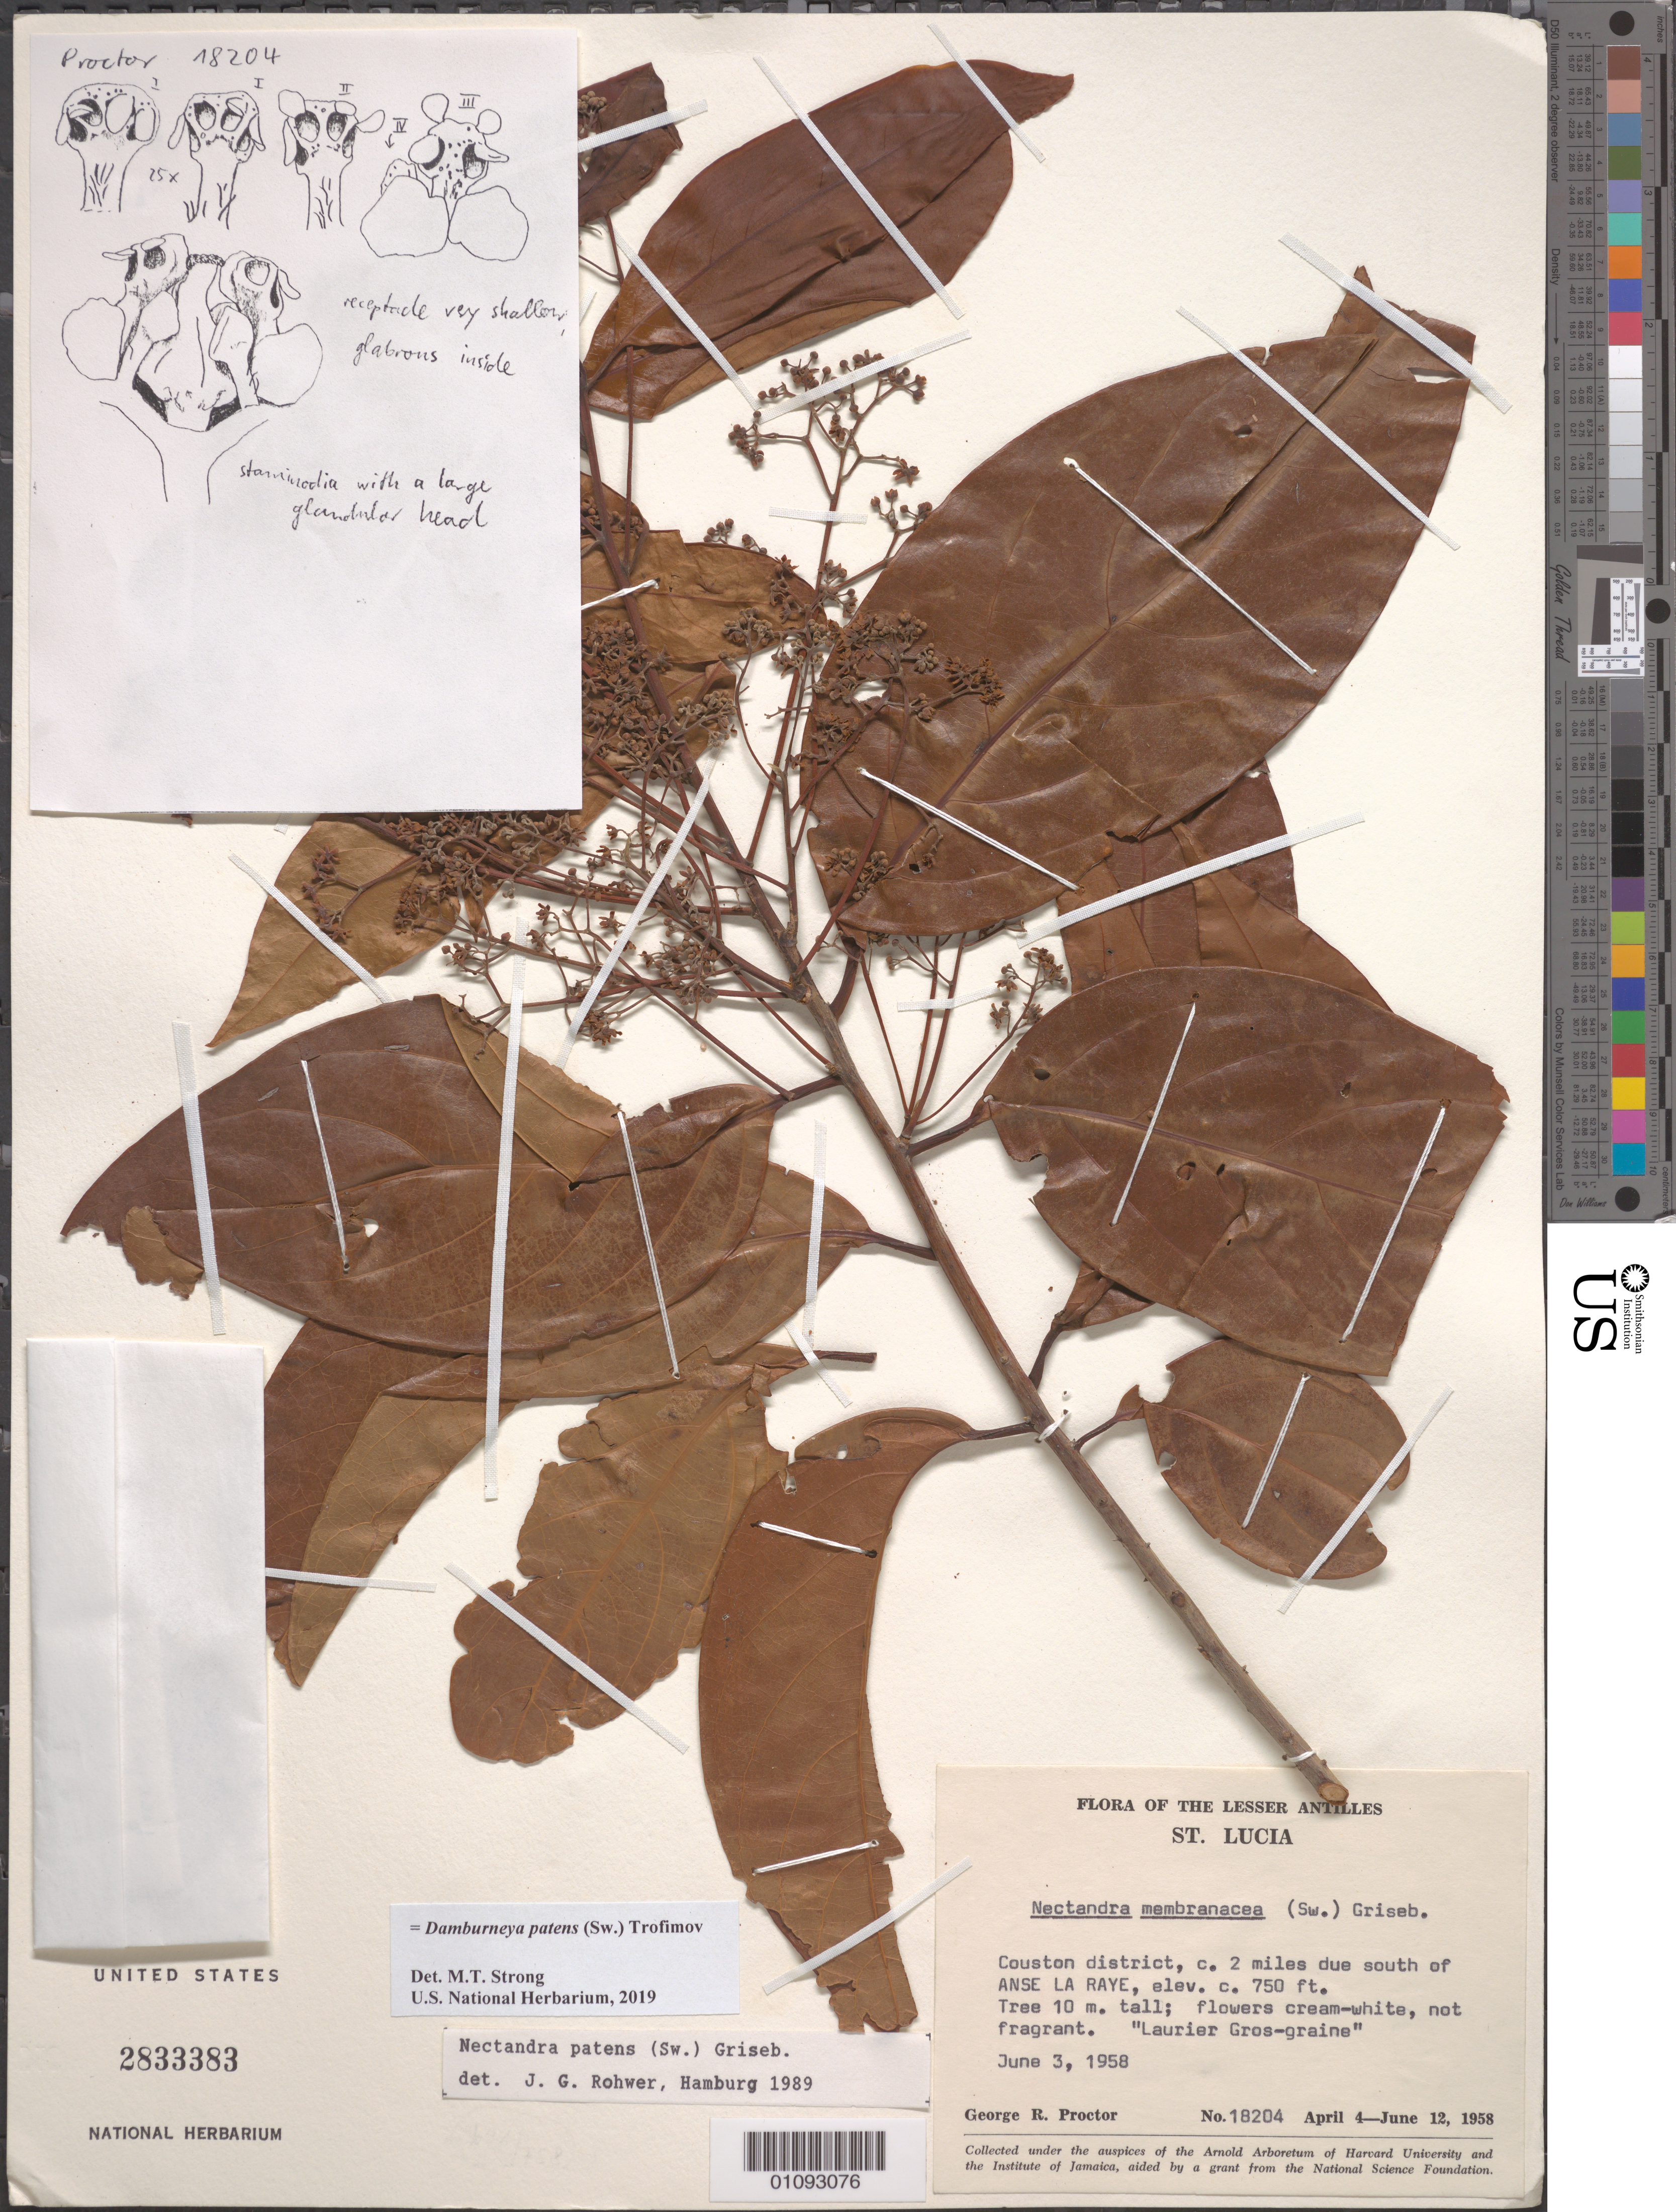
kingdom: Plantae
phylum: Tracheophyta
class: Magnoliopsida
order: Laurales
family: Lauraceae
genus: Damburneya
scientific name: Damburneya patens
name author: (Sw.) Trofimov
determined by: Strong, M. T., (US), Smithsonian Institution - National Museum of Natural History (UNITED STATES)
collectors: G. R. Proctor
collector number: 18204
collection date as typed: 04 Apr 1958 to 12 Jun 1958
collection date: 1958-04-04/1958-06-12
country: St. Lucia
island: St. Lucia I.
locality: S of Anse La Raye.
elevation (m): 229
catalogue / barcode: US 2833383